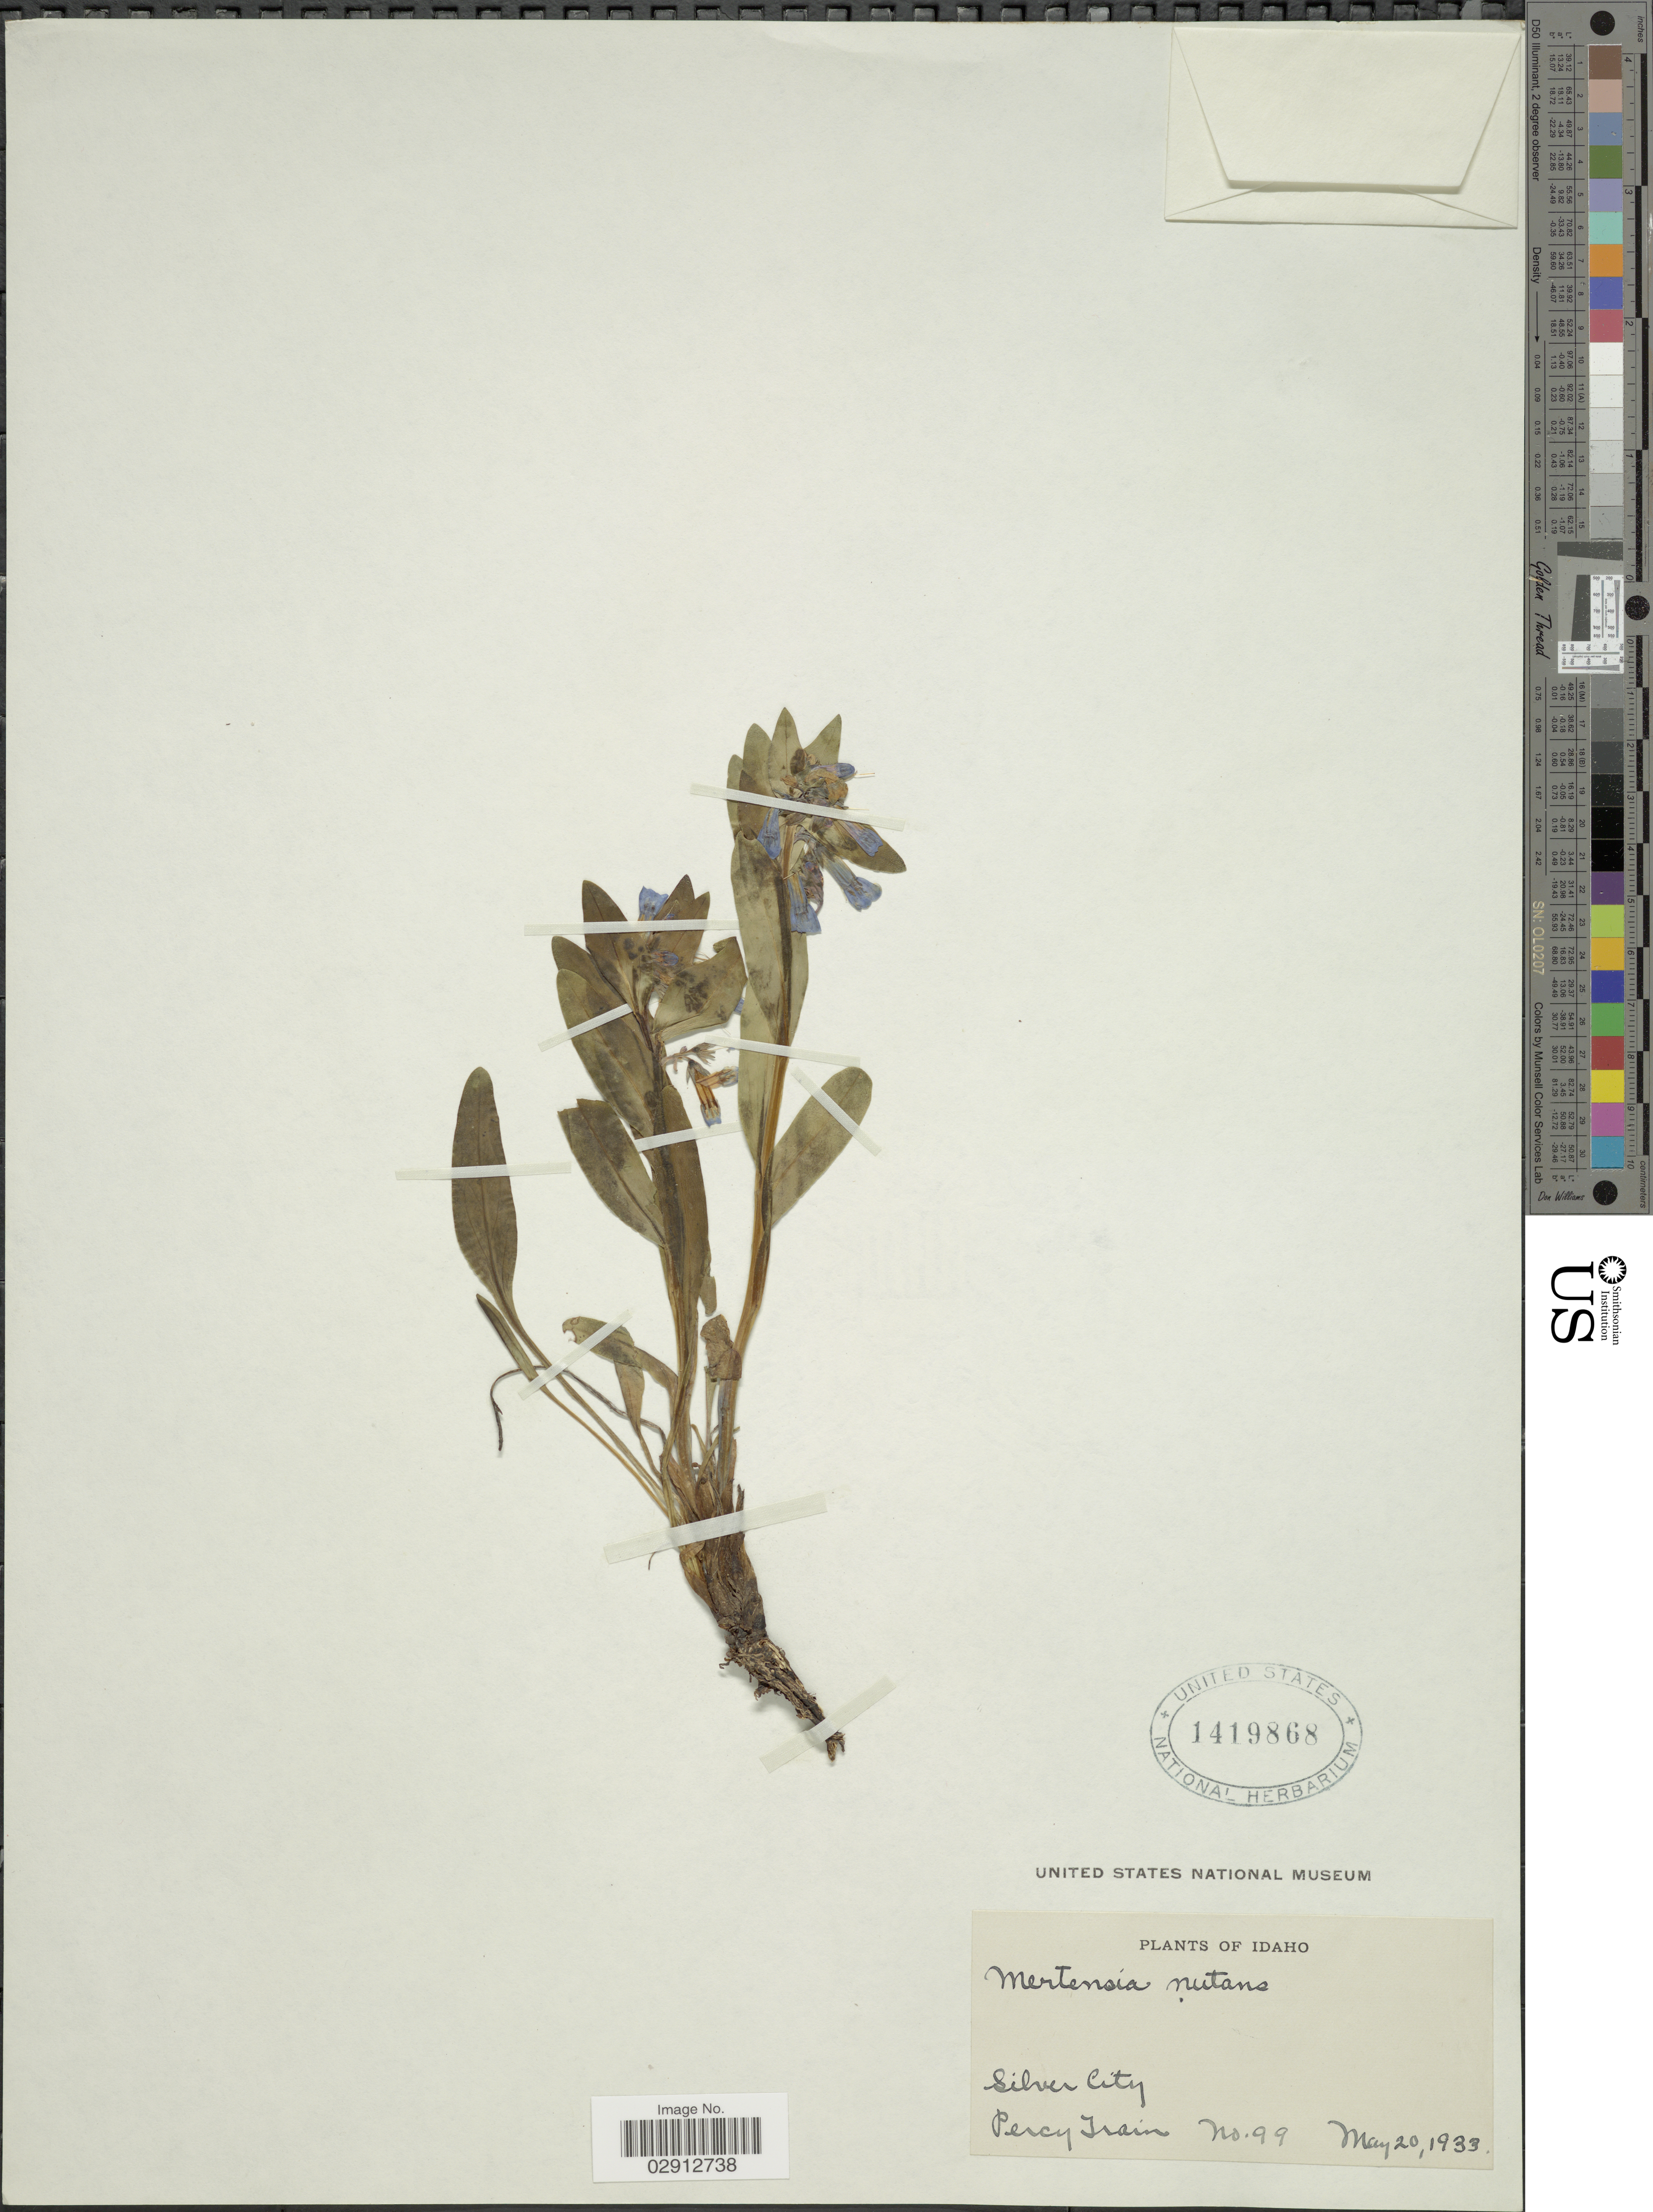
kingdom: Plantae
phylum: Tracheophyta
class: Magnoliopsida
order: Boraginales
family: Boraginaceae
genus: Mertensia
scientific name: Mertensia nutans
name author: Howell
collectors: P. Train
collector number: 99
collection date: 1933-05-20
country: United States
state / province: Idaho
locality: Silver City.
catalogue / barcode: US 1419868